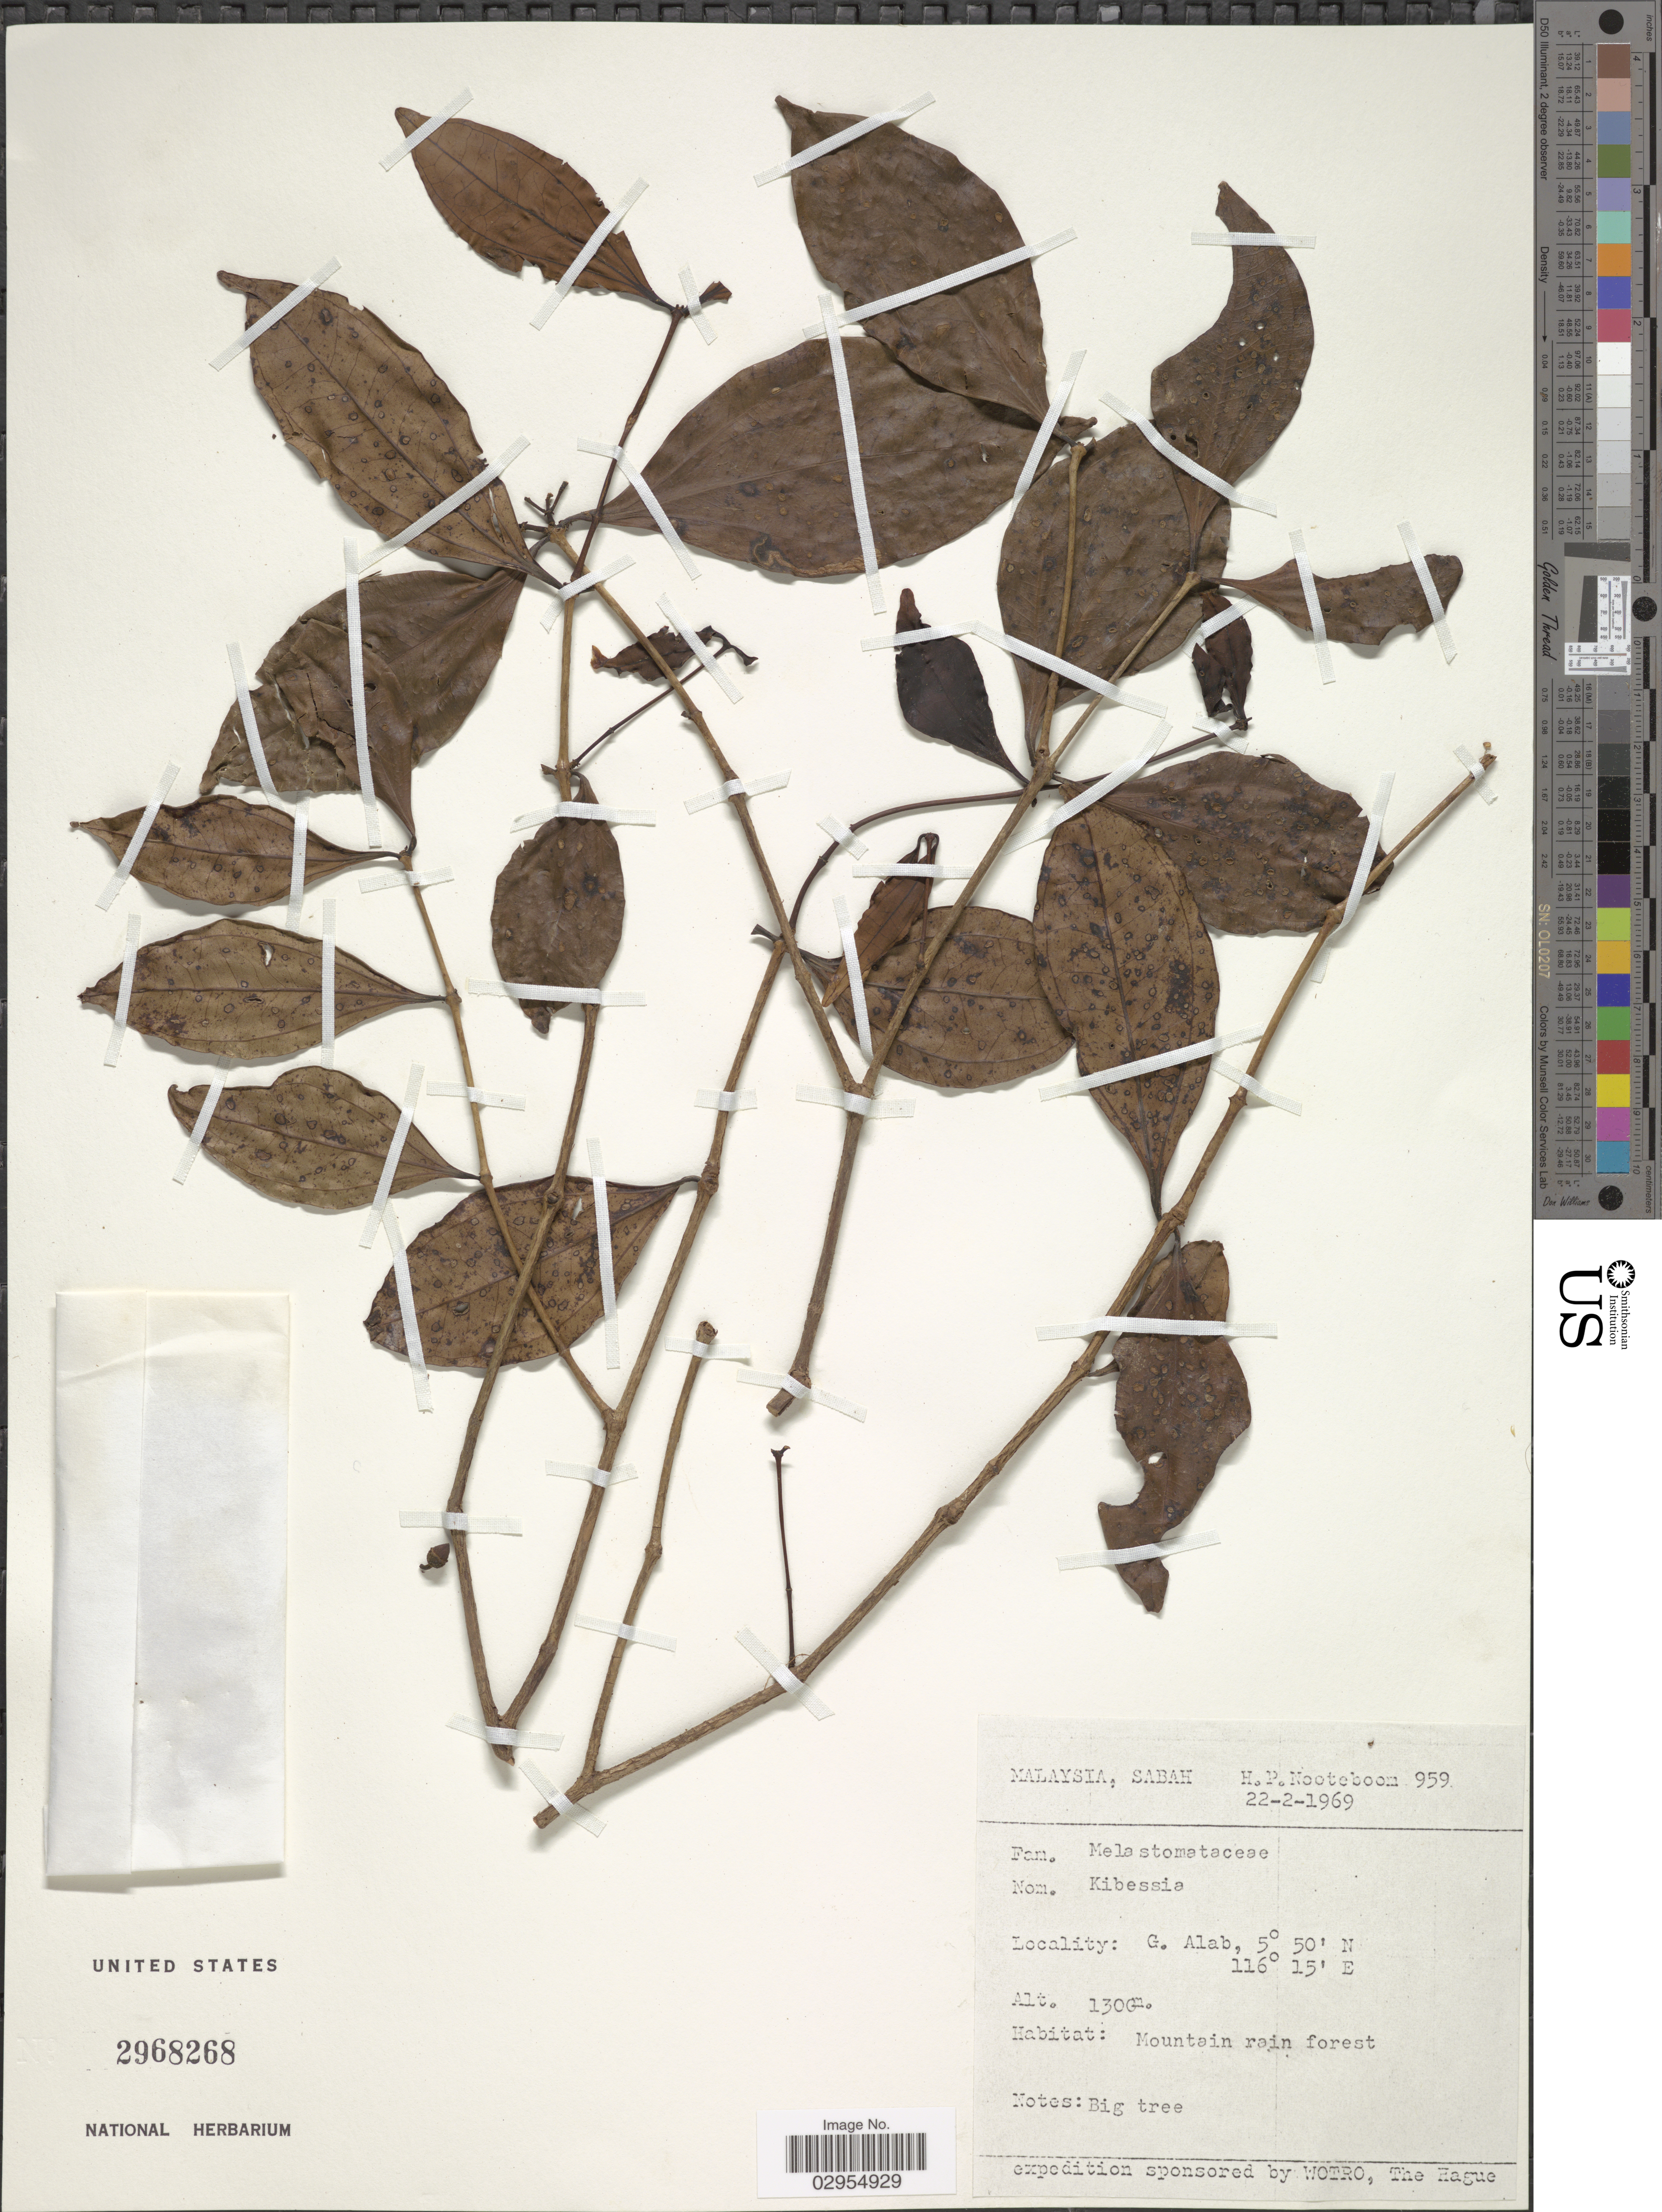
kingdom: Plantae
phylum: Tracheophyta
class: Magnoliopsida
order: Myrtales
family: Melastomataceae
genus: Pternandra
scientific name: Pternandra rostrata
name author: (Cogn.) M.P. Nayar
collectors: H. P. Nooteboom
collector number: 959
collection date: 1969-02-22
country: Malaysia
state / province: Sabah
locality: G. Alab.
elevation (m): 1300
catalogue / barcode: US 2968268